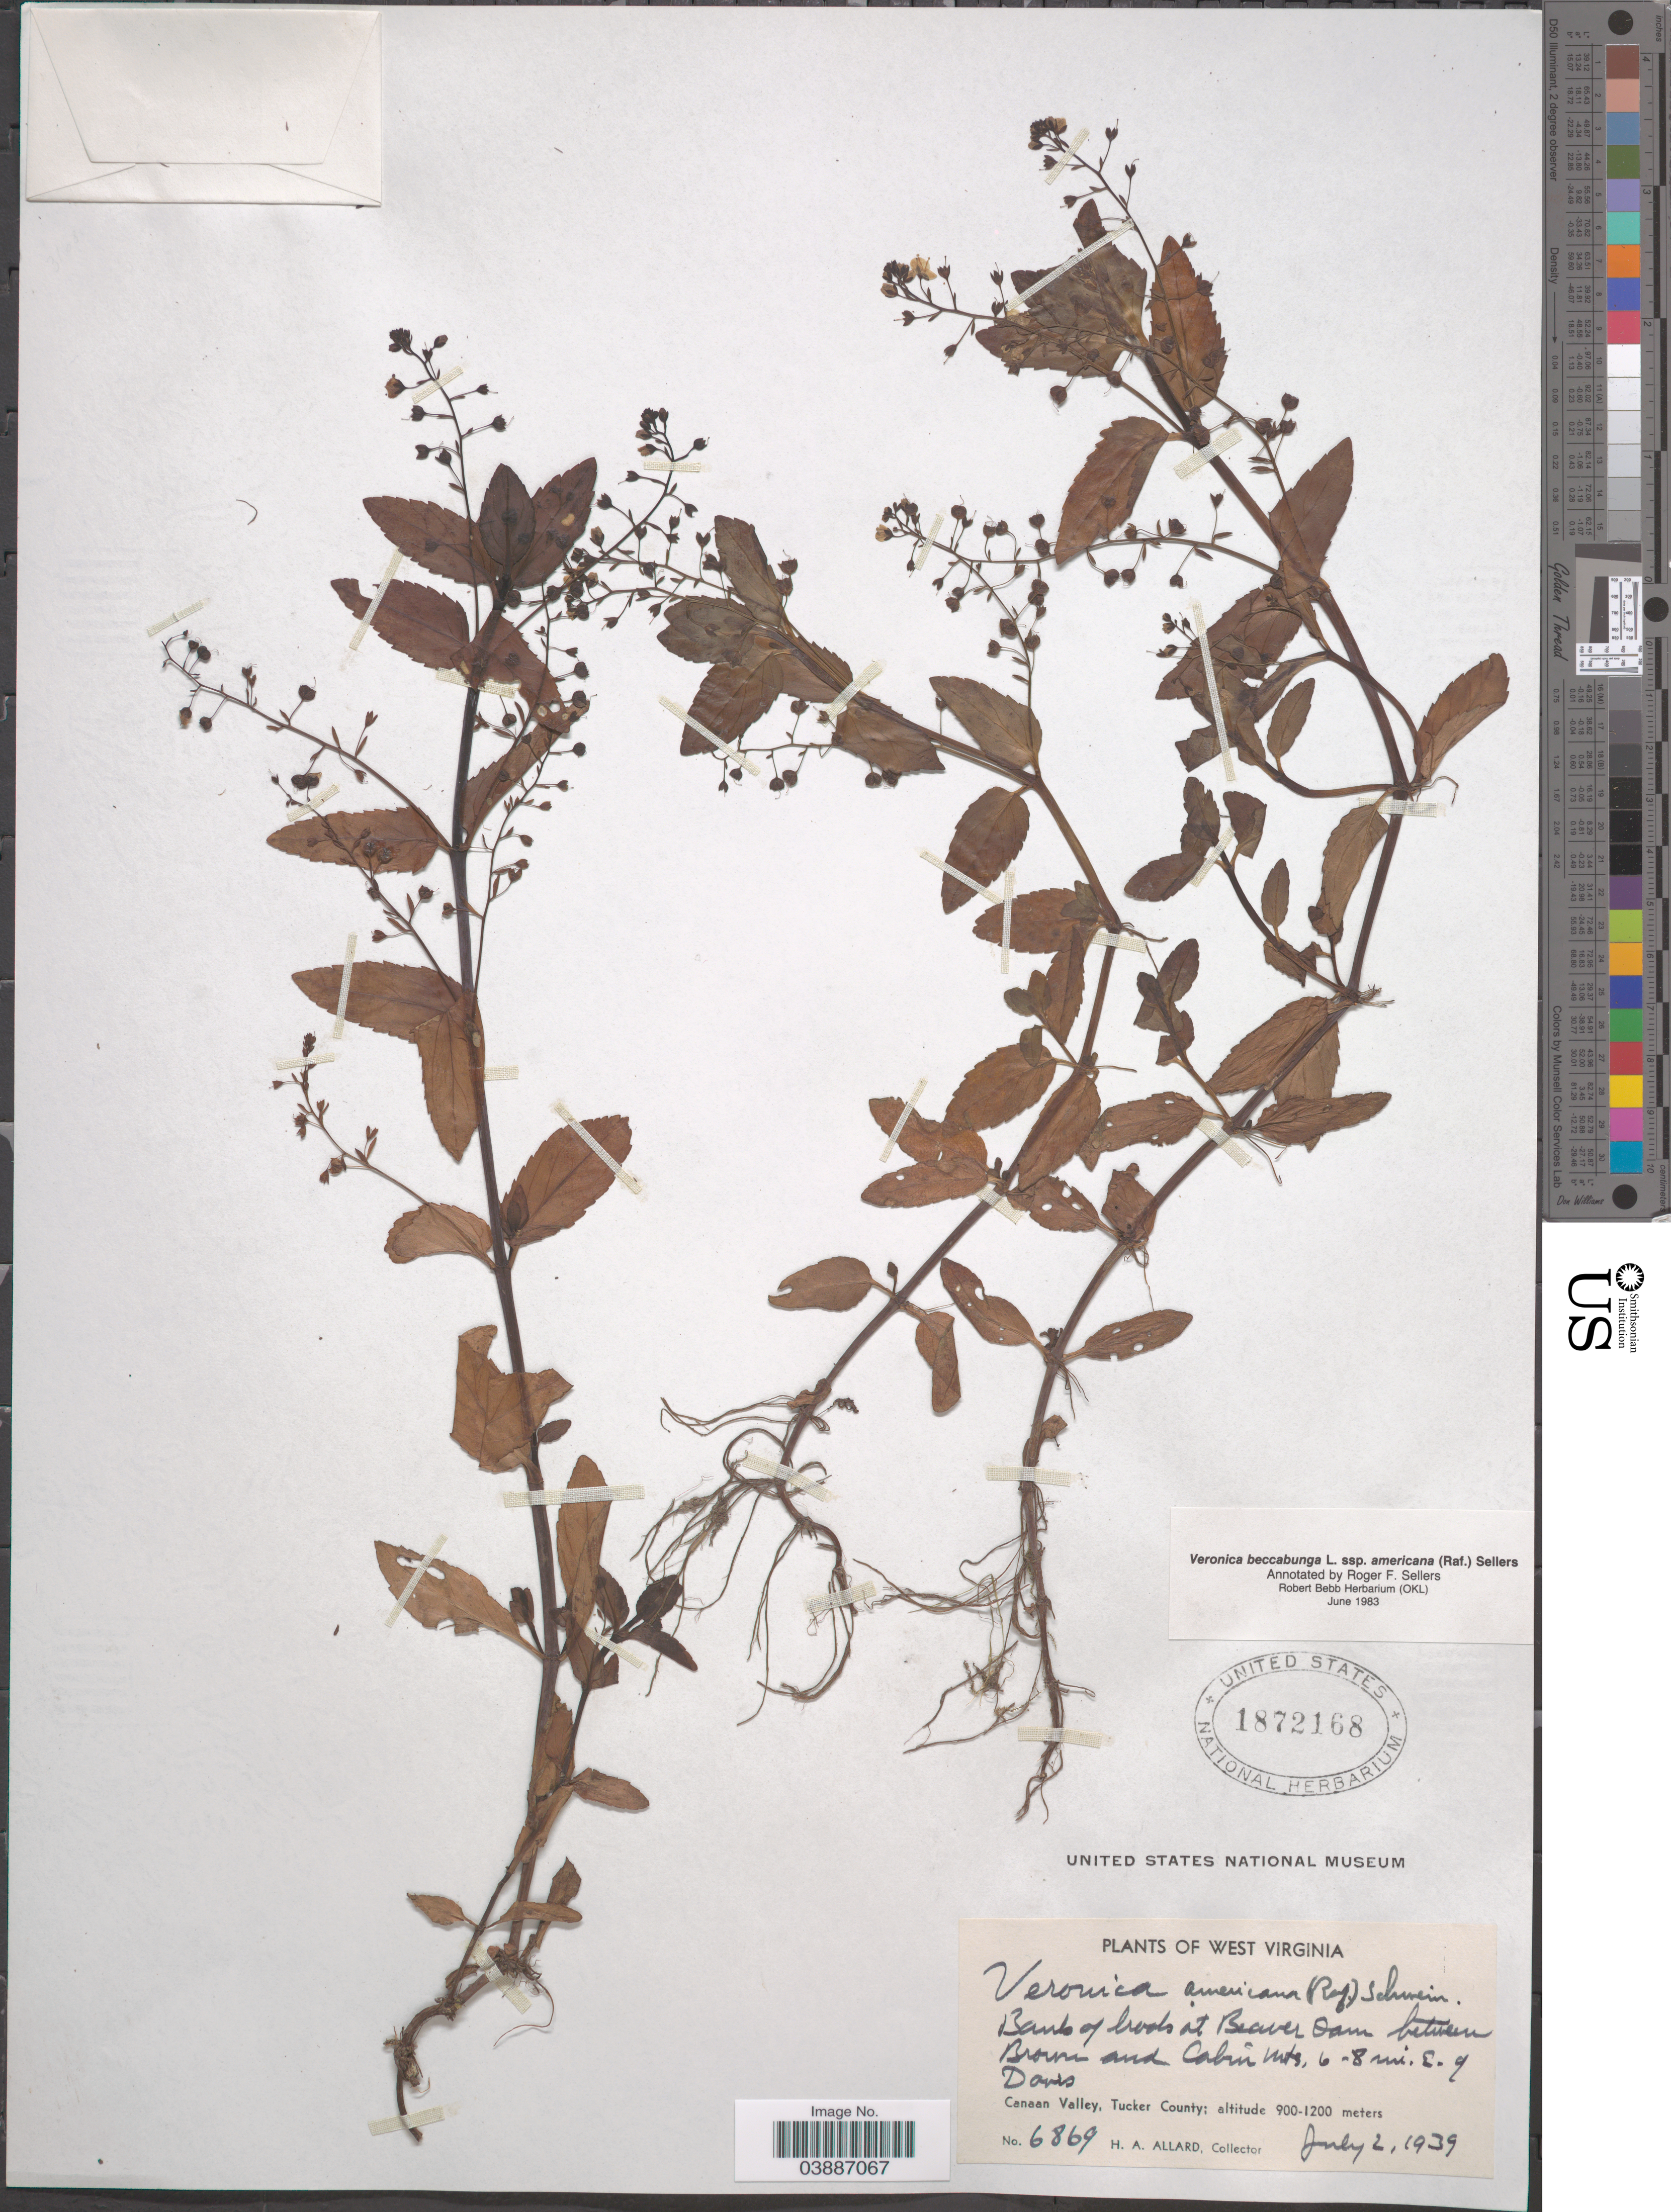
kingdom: Plantae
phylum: Tracheophyta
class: Magnoliopsida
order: Lamiales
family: Plantaginaceae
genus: Veronica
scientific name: Veronica beccabunga subsp. americana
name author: Raf.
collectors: H. A. Allard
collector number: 6869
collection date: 1939-07-02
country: United States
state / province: West Virginia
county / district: Tucker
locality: Bank of brooks at Beaver Dam between Brown and Cabin Mts. 6-8 mi. E. of Davis. Canaan Valley, Tucker County.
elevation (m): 900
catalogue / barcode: US 1872168